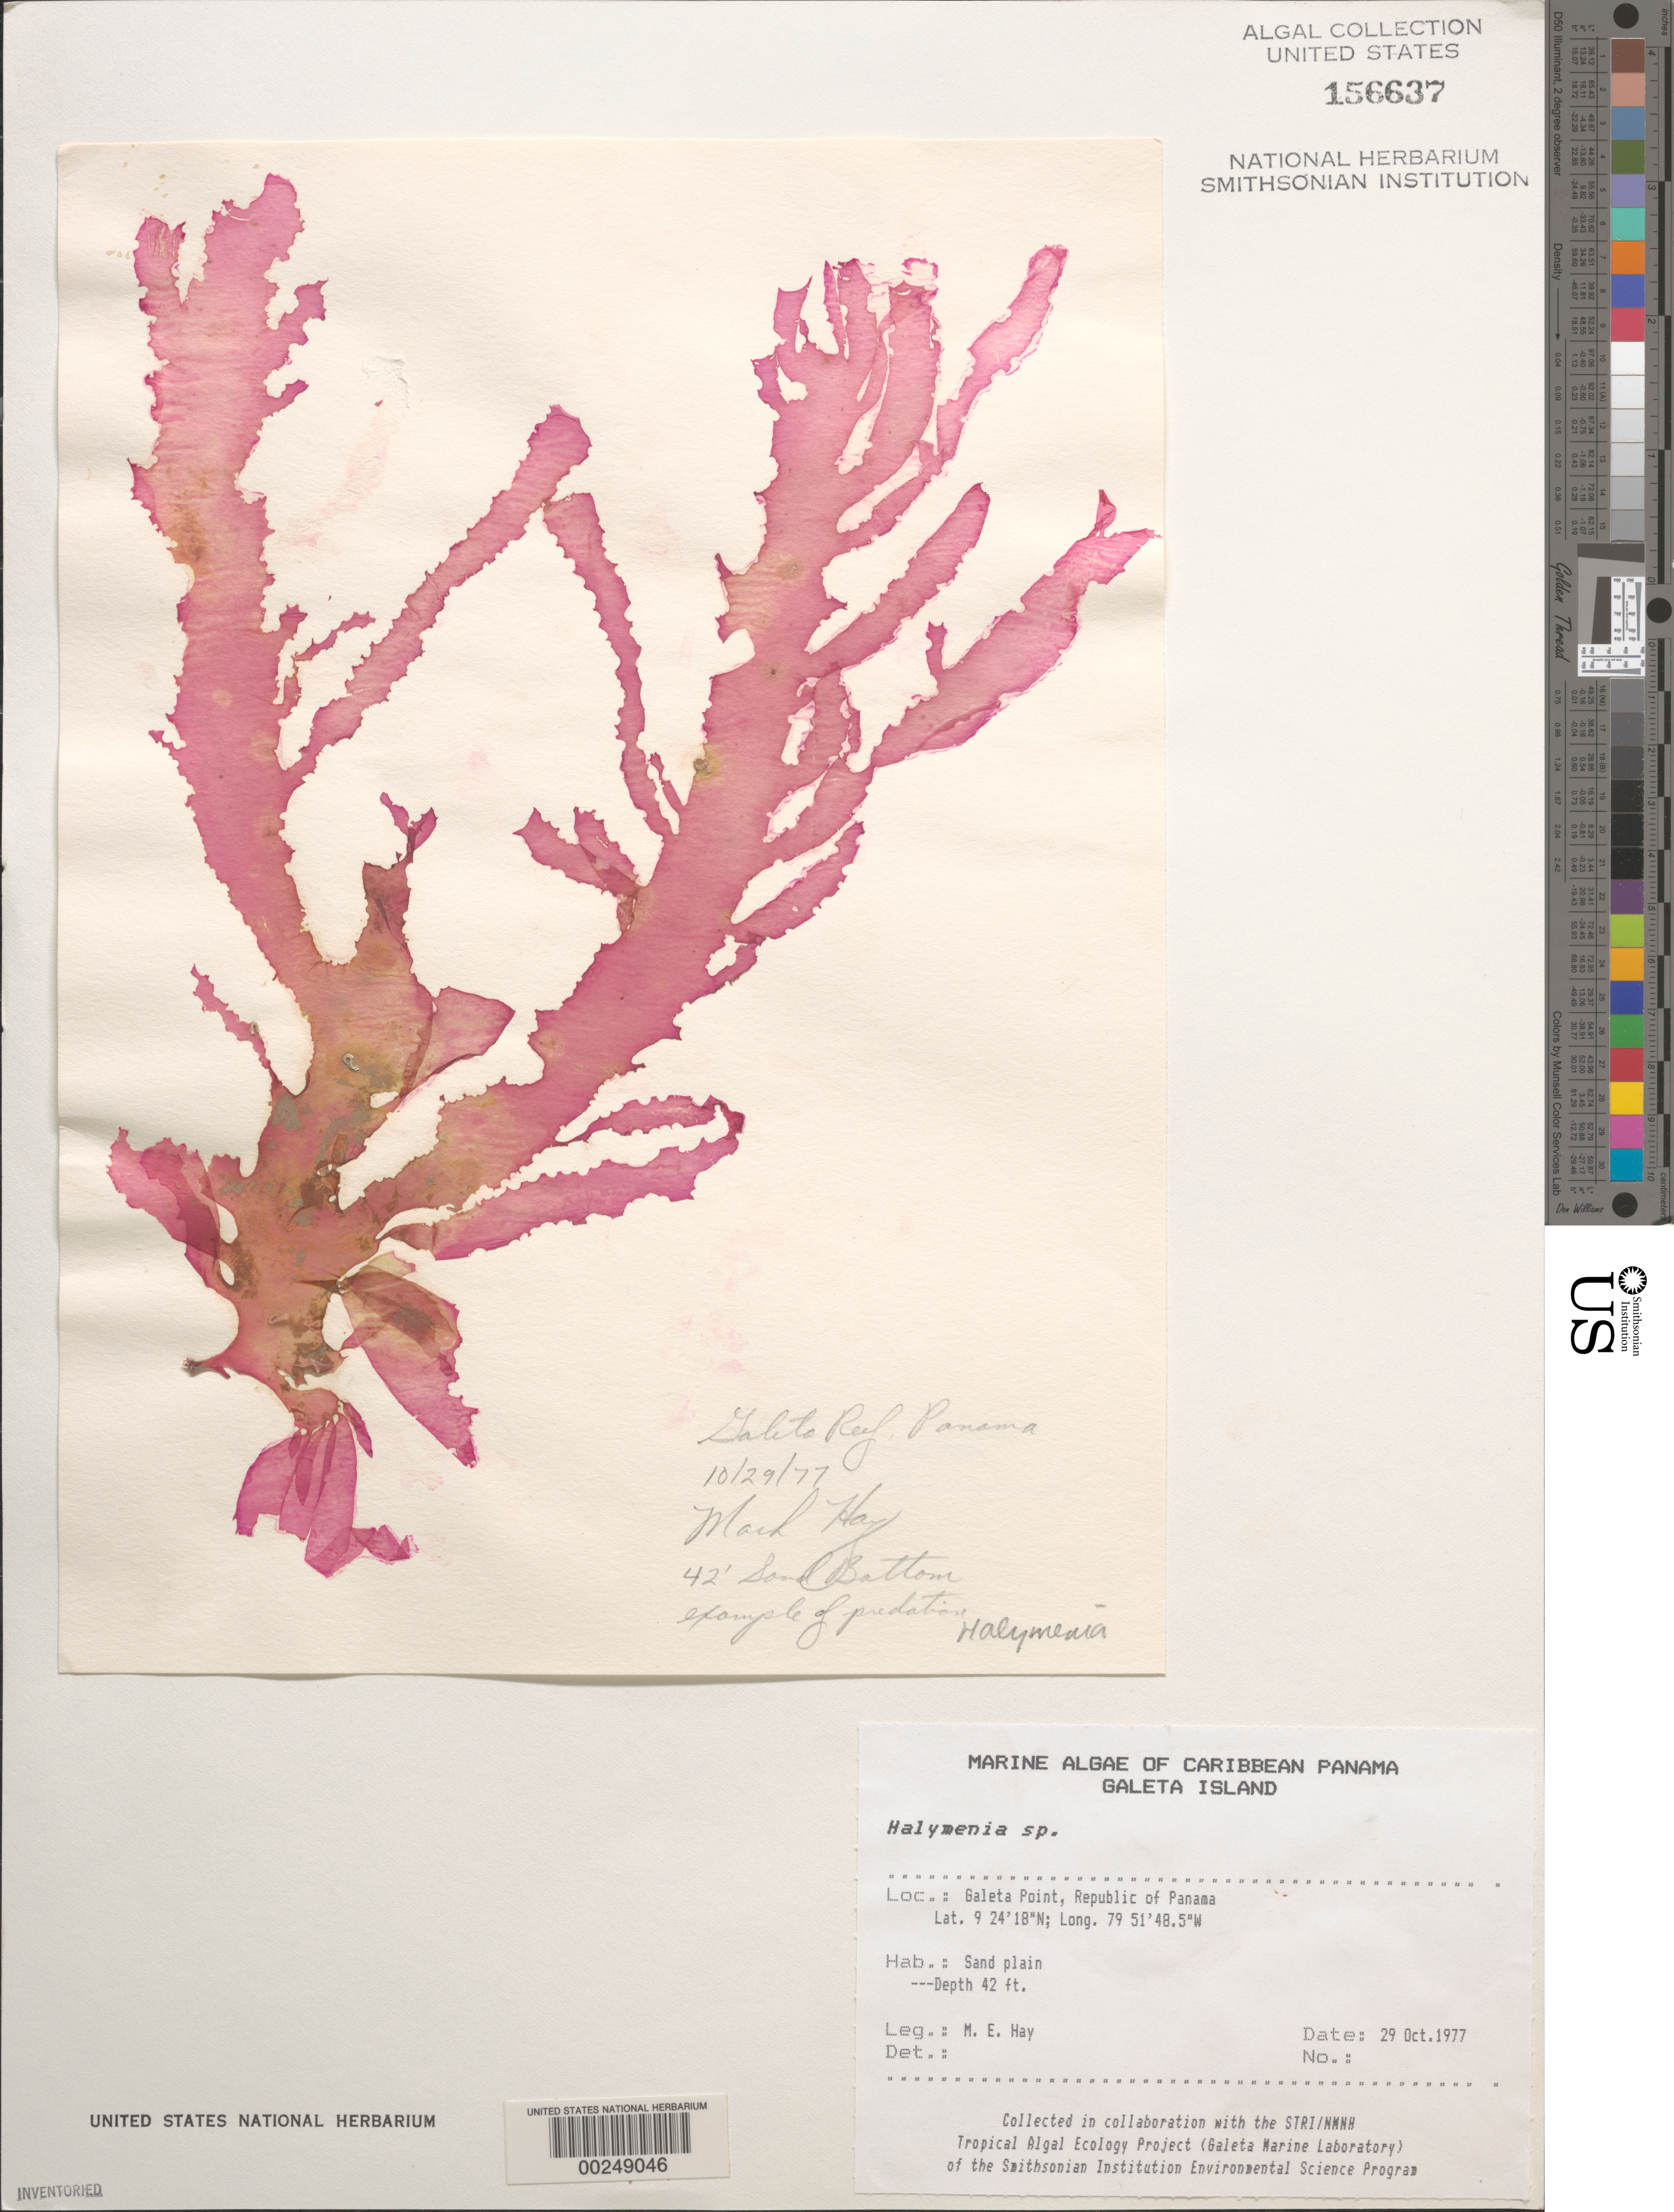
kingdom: Plantae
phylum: Rhodophyta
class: Florideophyceae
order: Halymeniales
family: Halymeniaceae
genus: Halymenia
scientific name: Halymenia sp.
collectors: M. E. Hay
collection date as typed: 29 Oct 1977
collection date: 1977-10-29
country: Panama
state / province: Colón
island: Galeta Island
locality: Galeta Point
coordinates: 9 24' 18" N, 79 51' 48.5" W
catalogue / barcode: US 156637